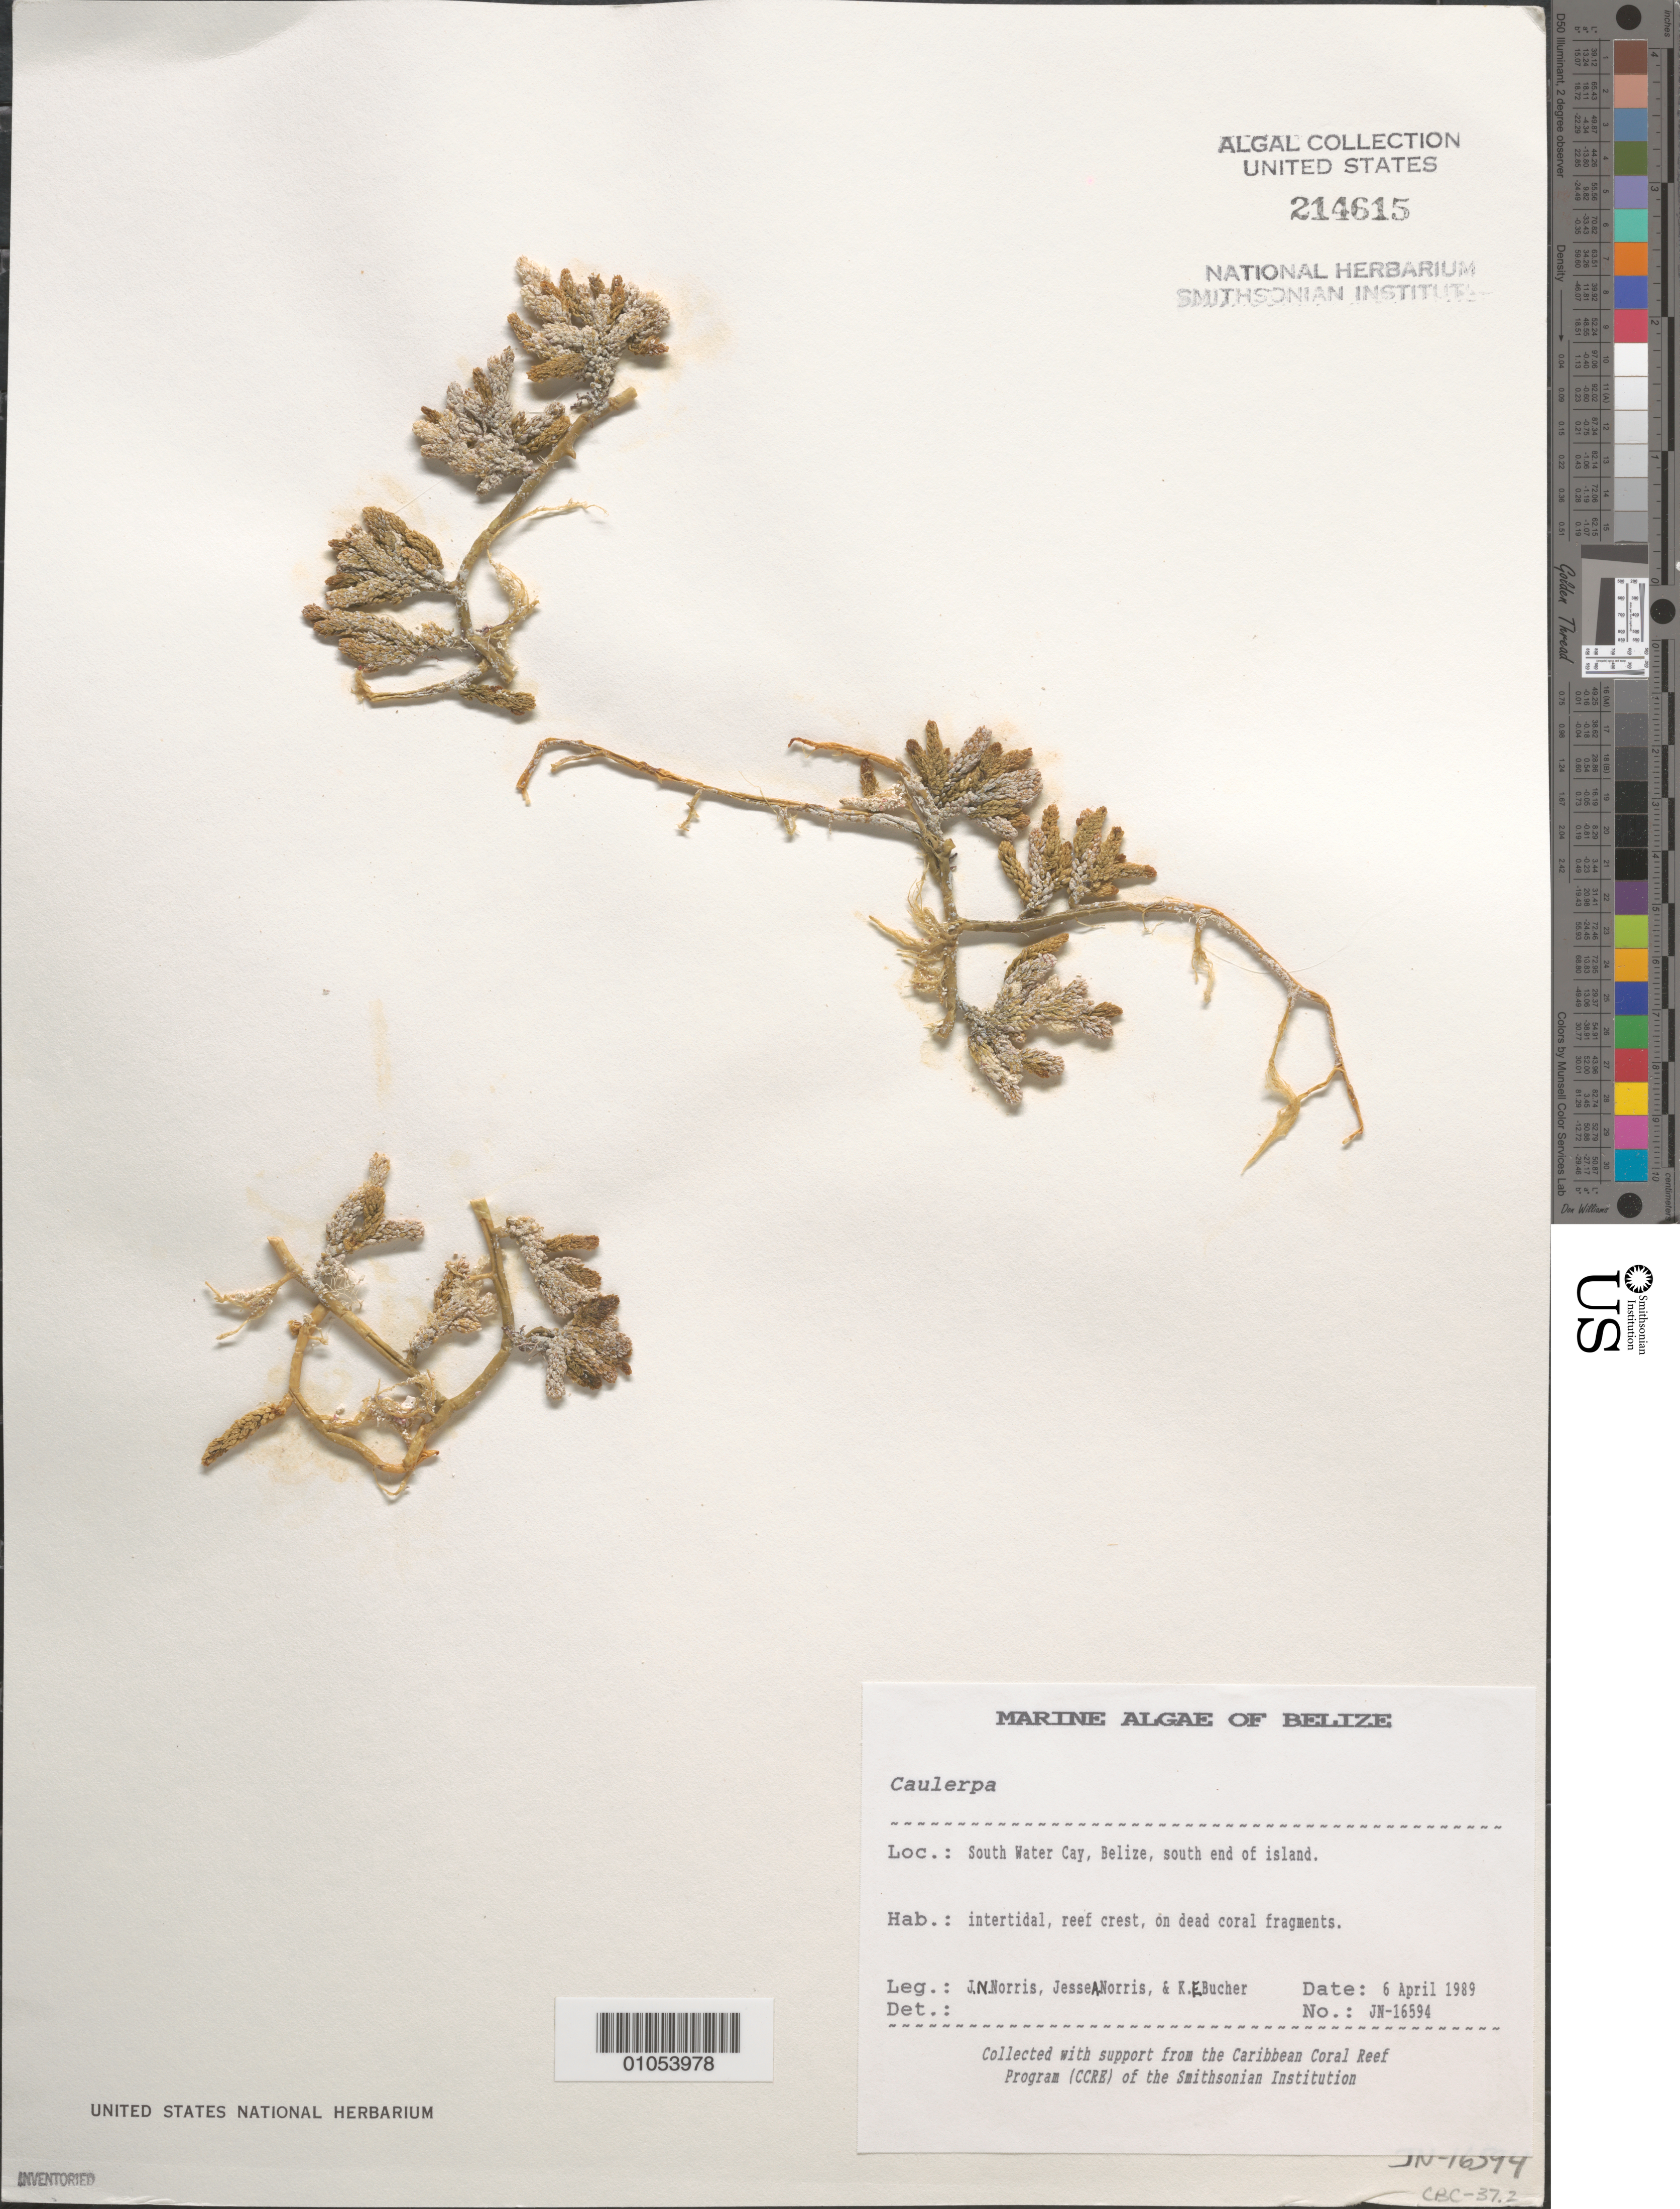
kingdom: Plantae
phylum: Chlorophyta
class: Ulvophyceae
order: Bryopsidales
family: Caulerpaceae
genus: Caulerpa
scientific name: Caulerpa sp.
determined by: Norris, James N.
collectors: J. N. Norris, K. E. Bucher & J. A. Norris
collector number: JN-16594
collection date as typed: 06 Apr 1989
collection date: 1989-04-06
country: Belize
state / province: Stann Creek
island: South Water Cay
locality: South end of island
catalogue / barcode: US 214615